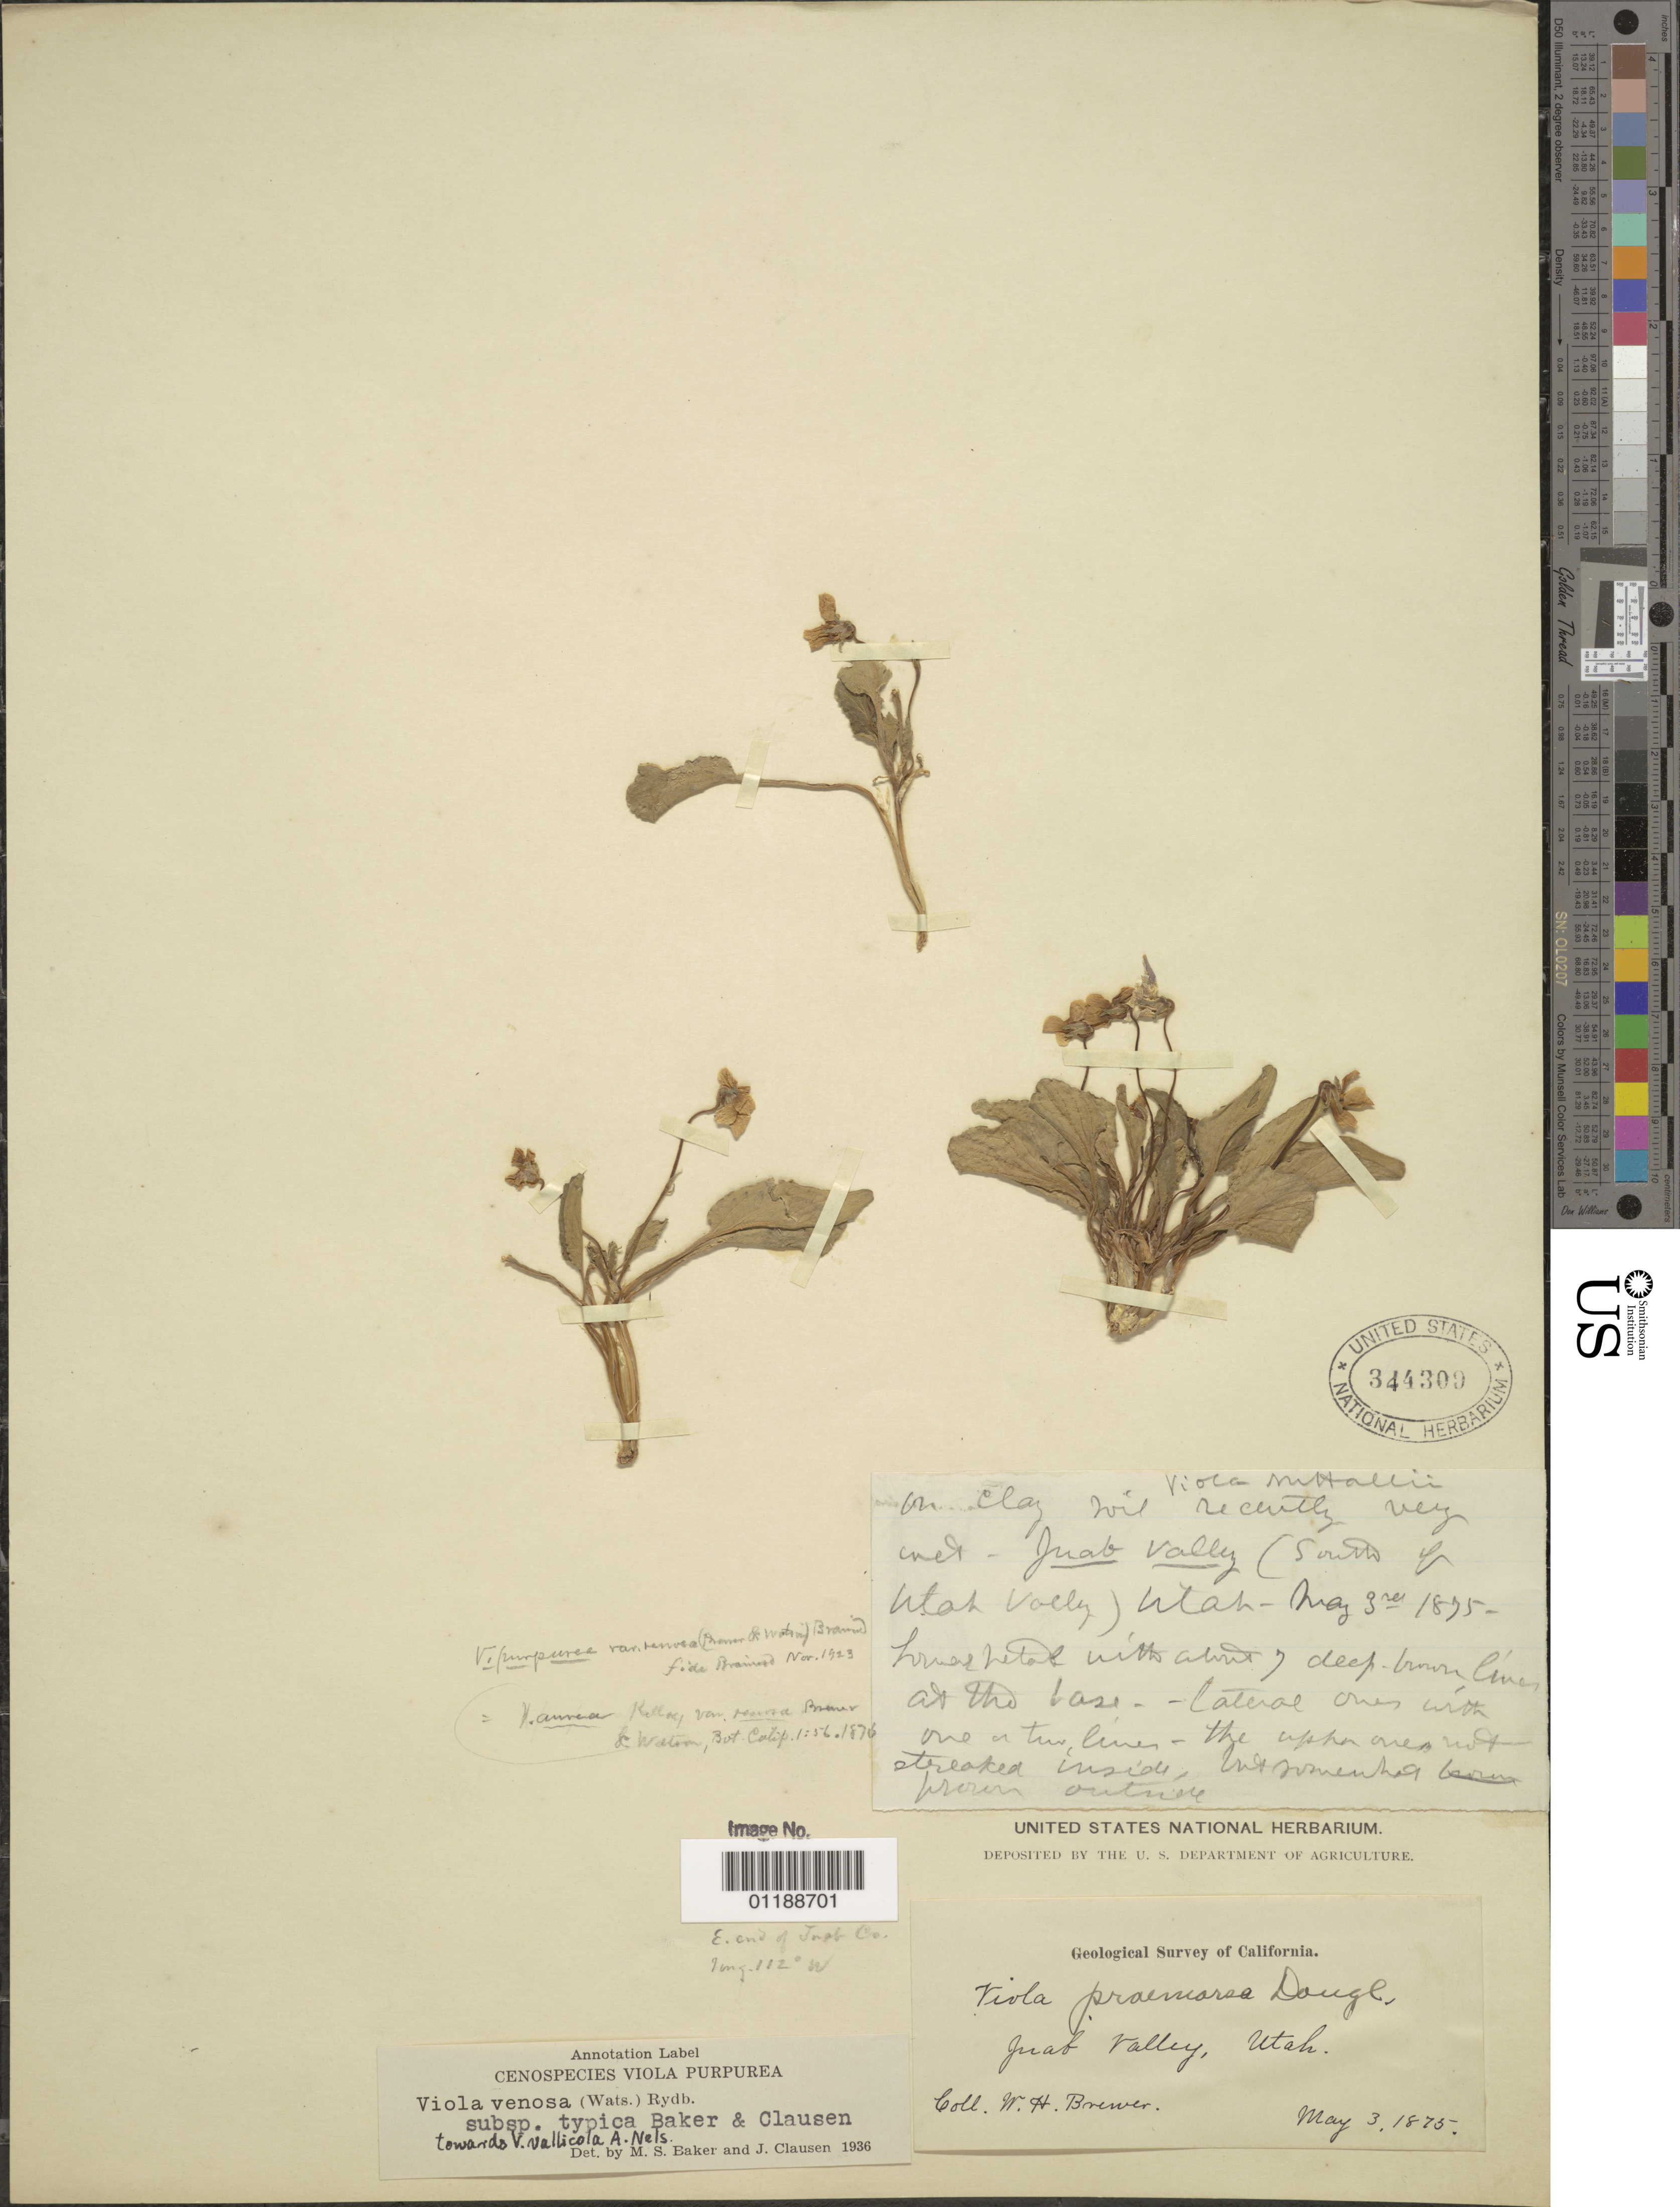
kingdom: Plantae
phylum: Tracheophyta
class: Magnoliopsida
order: Malpighiales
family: Violaceae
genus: Viola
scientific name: Viola venosa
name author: (S. Watson) Rydb.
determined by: Baker, M. S.; Clausen, J.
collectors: W. H. Brewer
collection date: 1875-05-03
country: United States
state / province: Utah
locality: Juab Valley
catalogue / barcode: US 344309